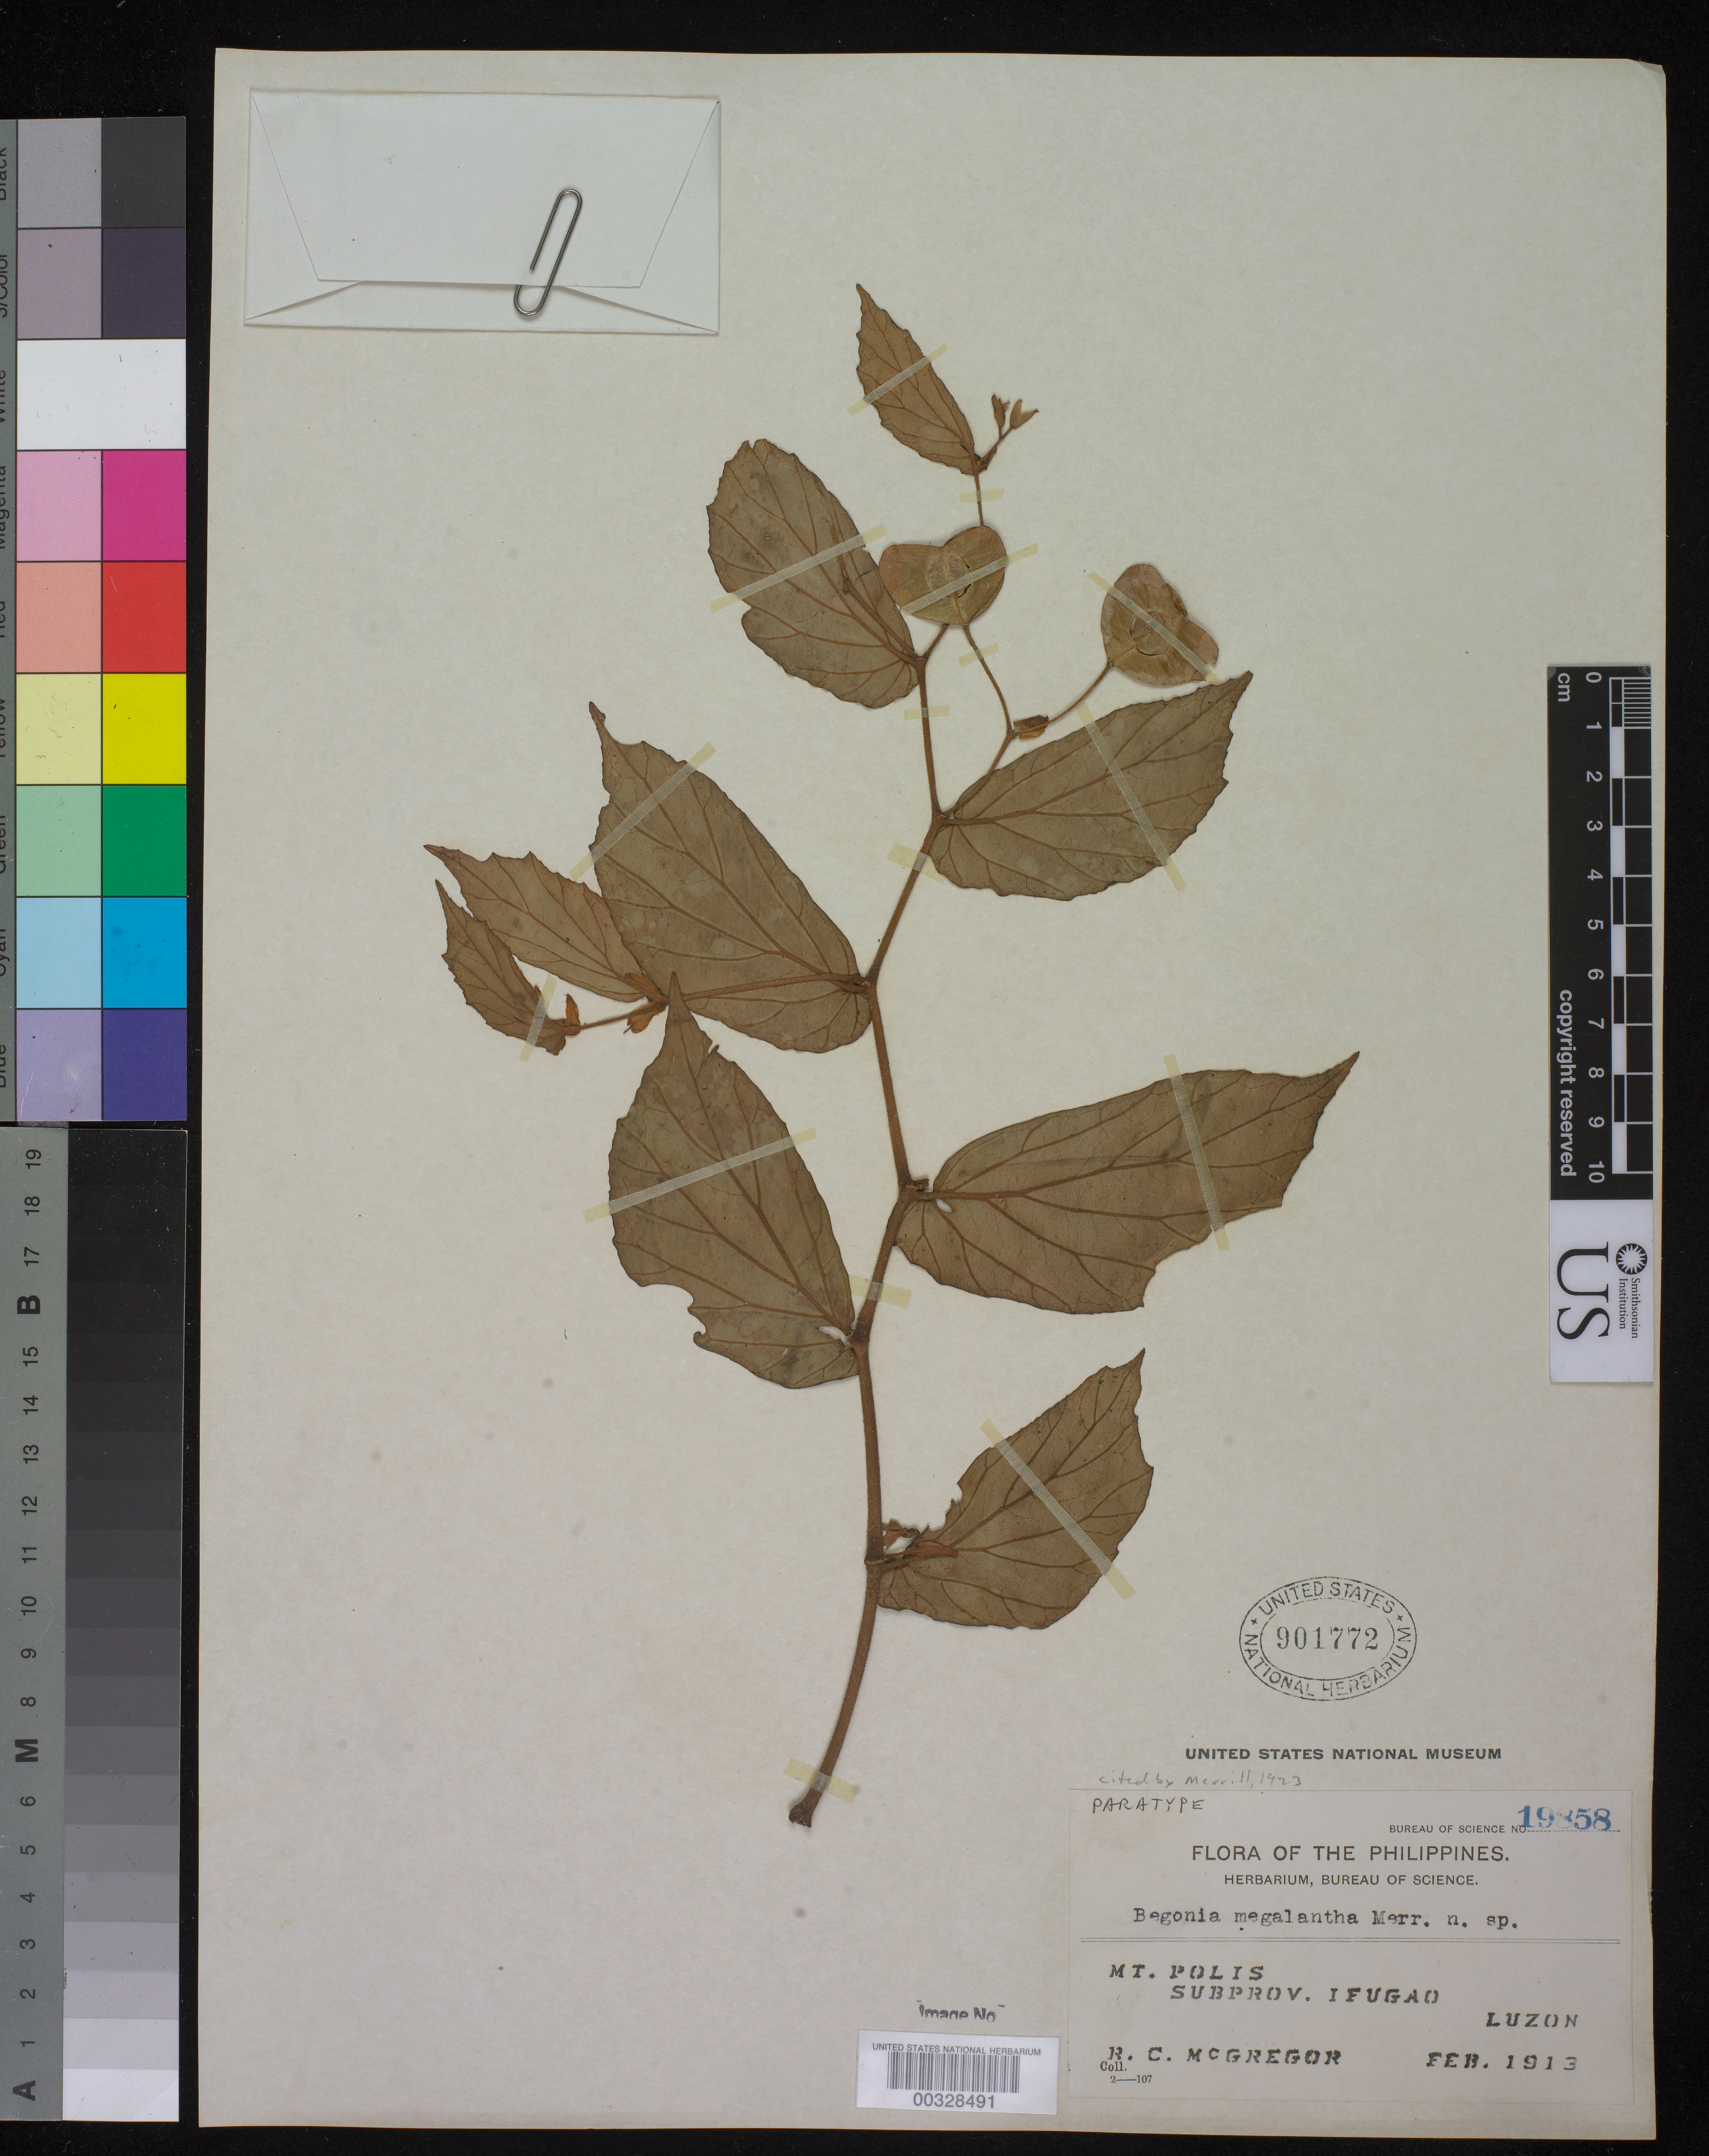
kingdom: Plantae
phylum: Tracheophyta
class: Magnoliopsida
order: Cucurbitales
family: Begoniaceae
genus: Begonia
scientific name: Begonia megalantha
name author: Merr.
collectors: R. C. McGregor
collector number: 19858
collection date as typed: Feb 1913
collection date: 1913-02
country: Philippines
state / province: Cordillera (Administrative Region)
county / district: Ifugao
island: Luzon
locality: Mt. Polis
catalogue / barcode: US 901772